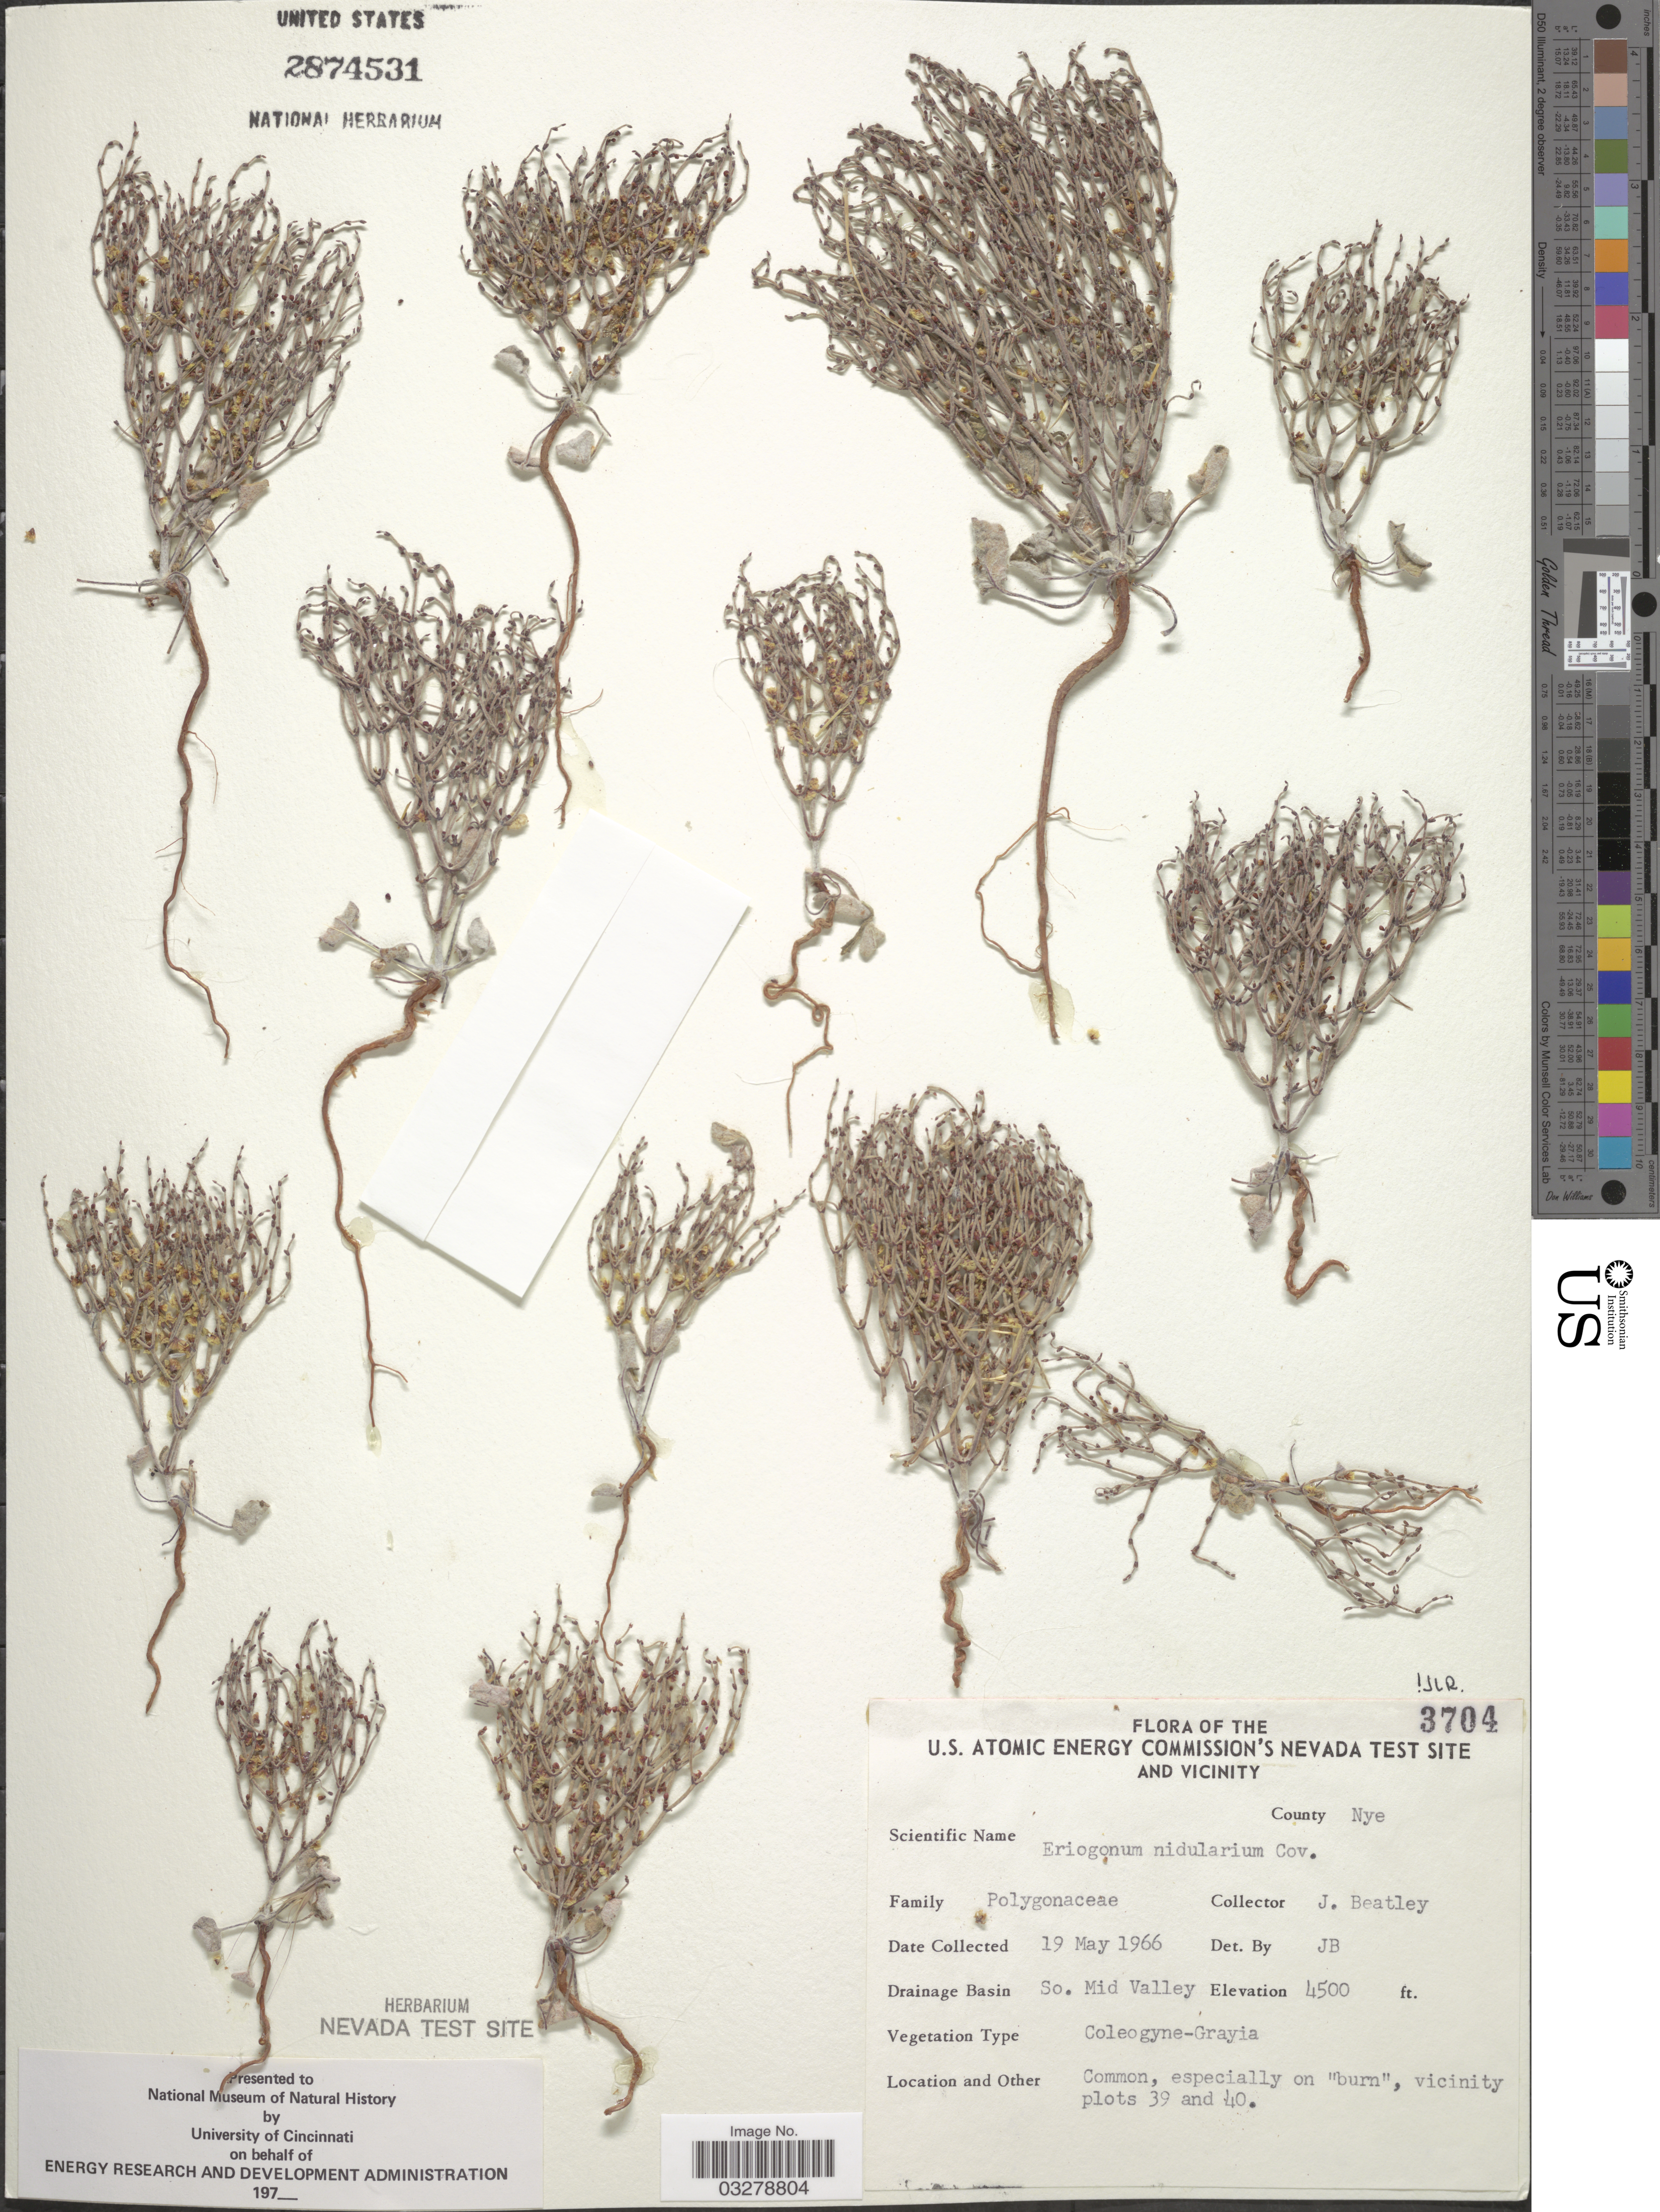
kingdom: Plantae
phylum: Tracheophyta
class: Magnoliopsida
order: Caryophyllales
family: Polygonaceae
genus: Eriogonum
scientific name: Eriogonum nidularium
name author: Coville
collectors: J. C. Beatley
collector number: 3704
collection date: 1966-05-19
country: United States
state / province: Nevada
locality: U.S. Atomic Energy Commission's Nevada Test Site and Vicinity. County Nye. Drainage Basin So. Mid Valley. Vicinity plots 39 and 40.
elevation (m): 1372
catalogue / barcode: US 2874531